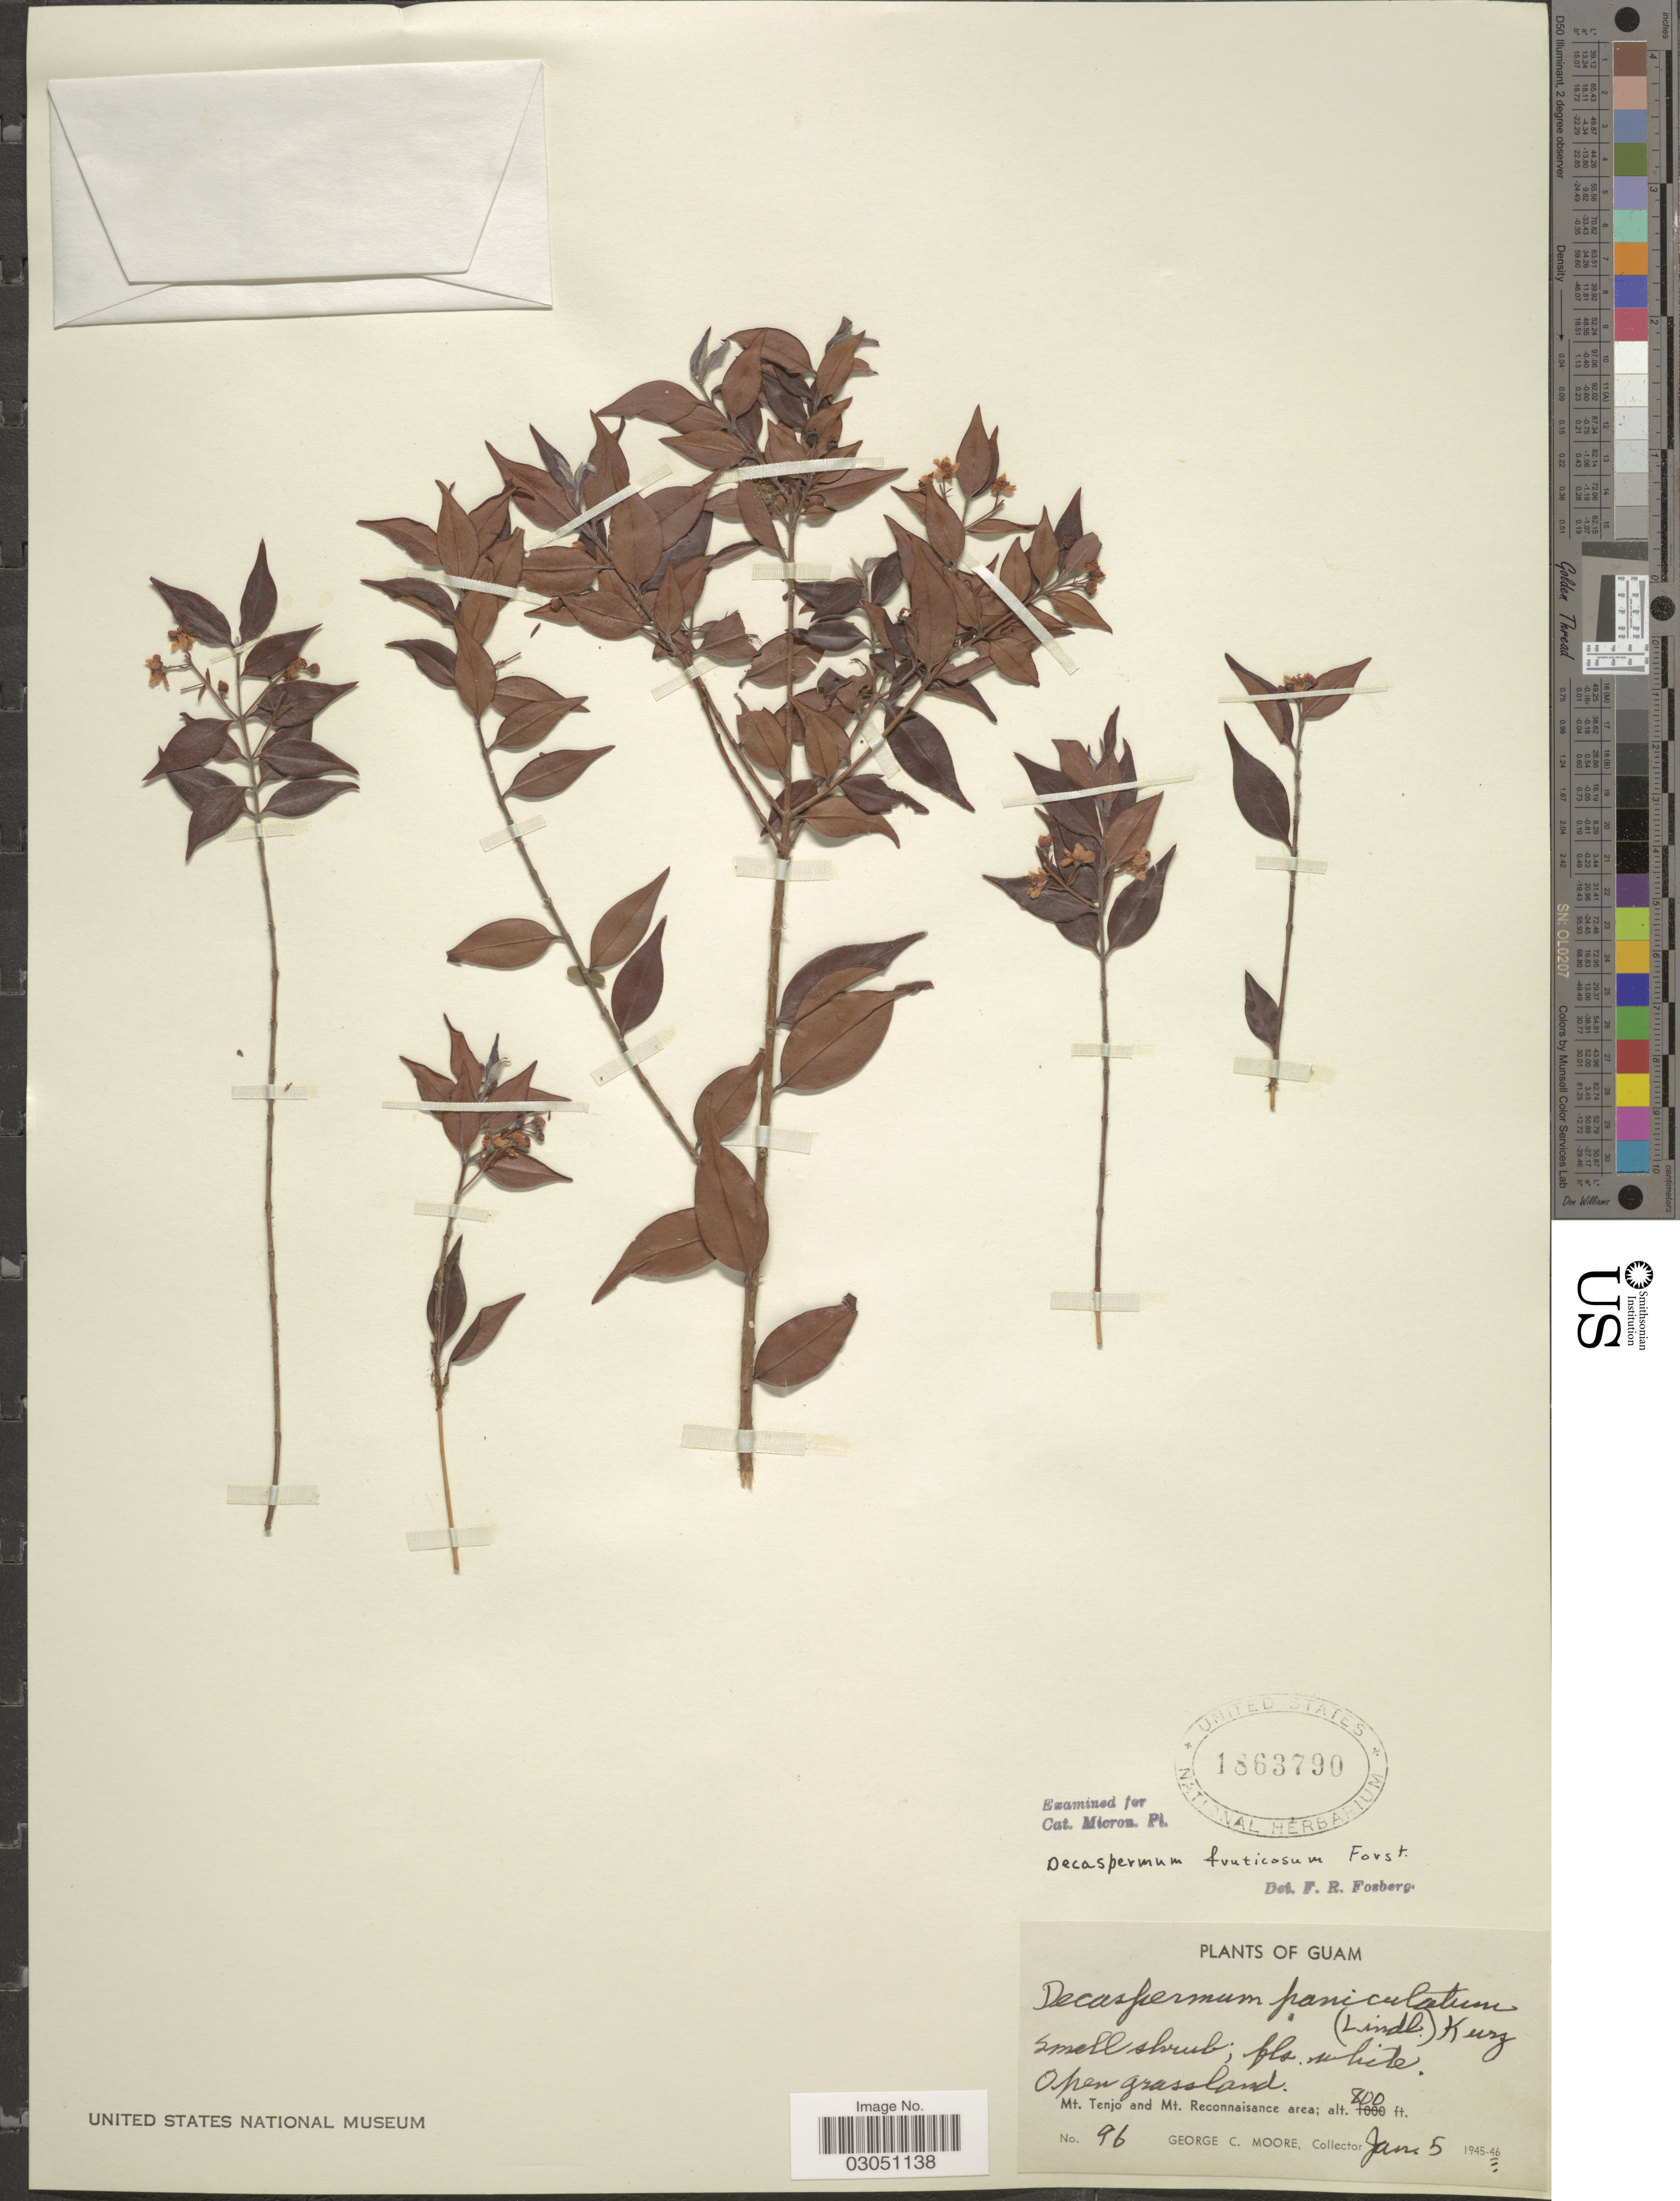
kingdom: Plantae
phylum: Tracheophyta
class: Magnoliopsida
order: Myrtales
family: Myrtaceae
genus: Decaspermum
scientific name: Decaspermum raymundi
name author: Diels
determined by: Strong, Mark T., (BOT), Smithsonian Institution - National Museum of Natural History (UNITED STATES)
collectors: G. C. Moore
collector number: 96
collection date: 1946-01-05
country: Guam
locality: Mt. Tenjo and Mt. Reconnaisance area.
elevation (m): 244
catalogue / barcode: US 1863790